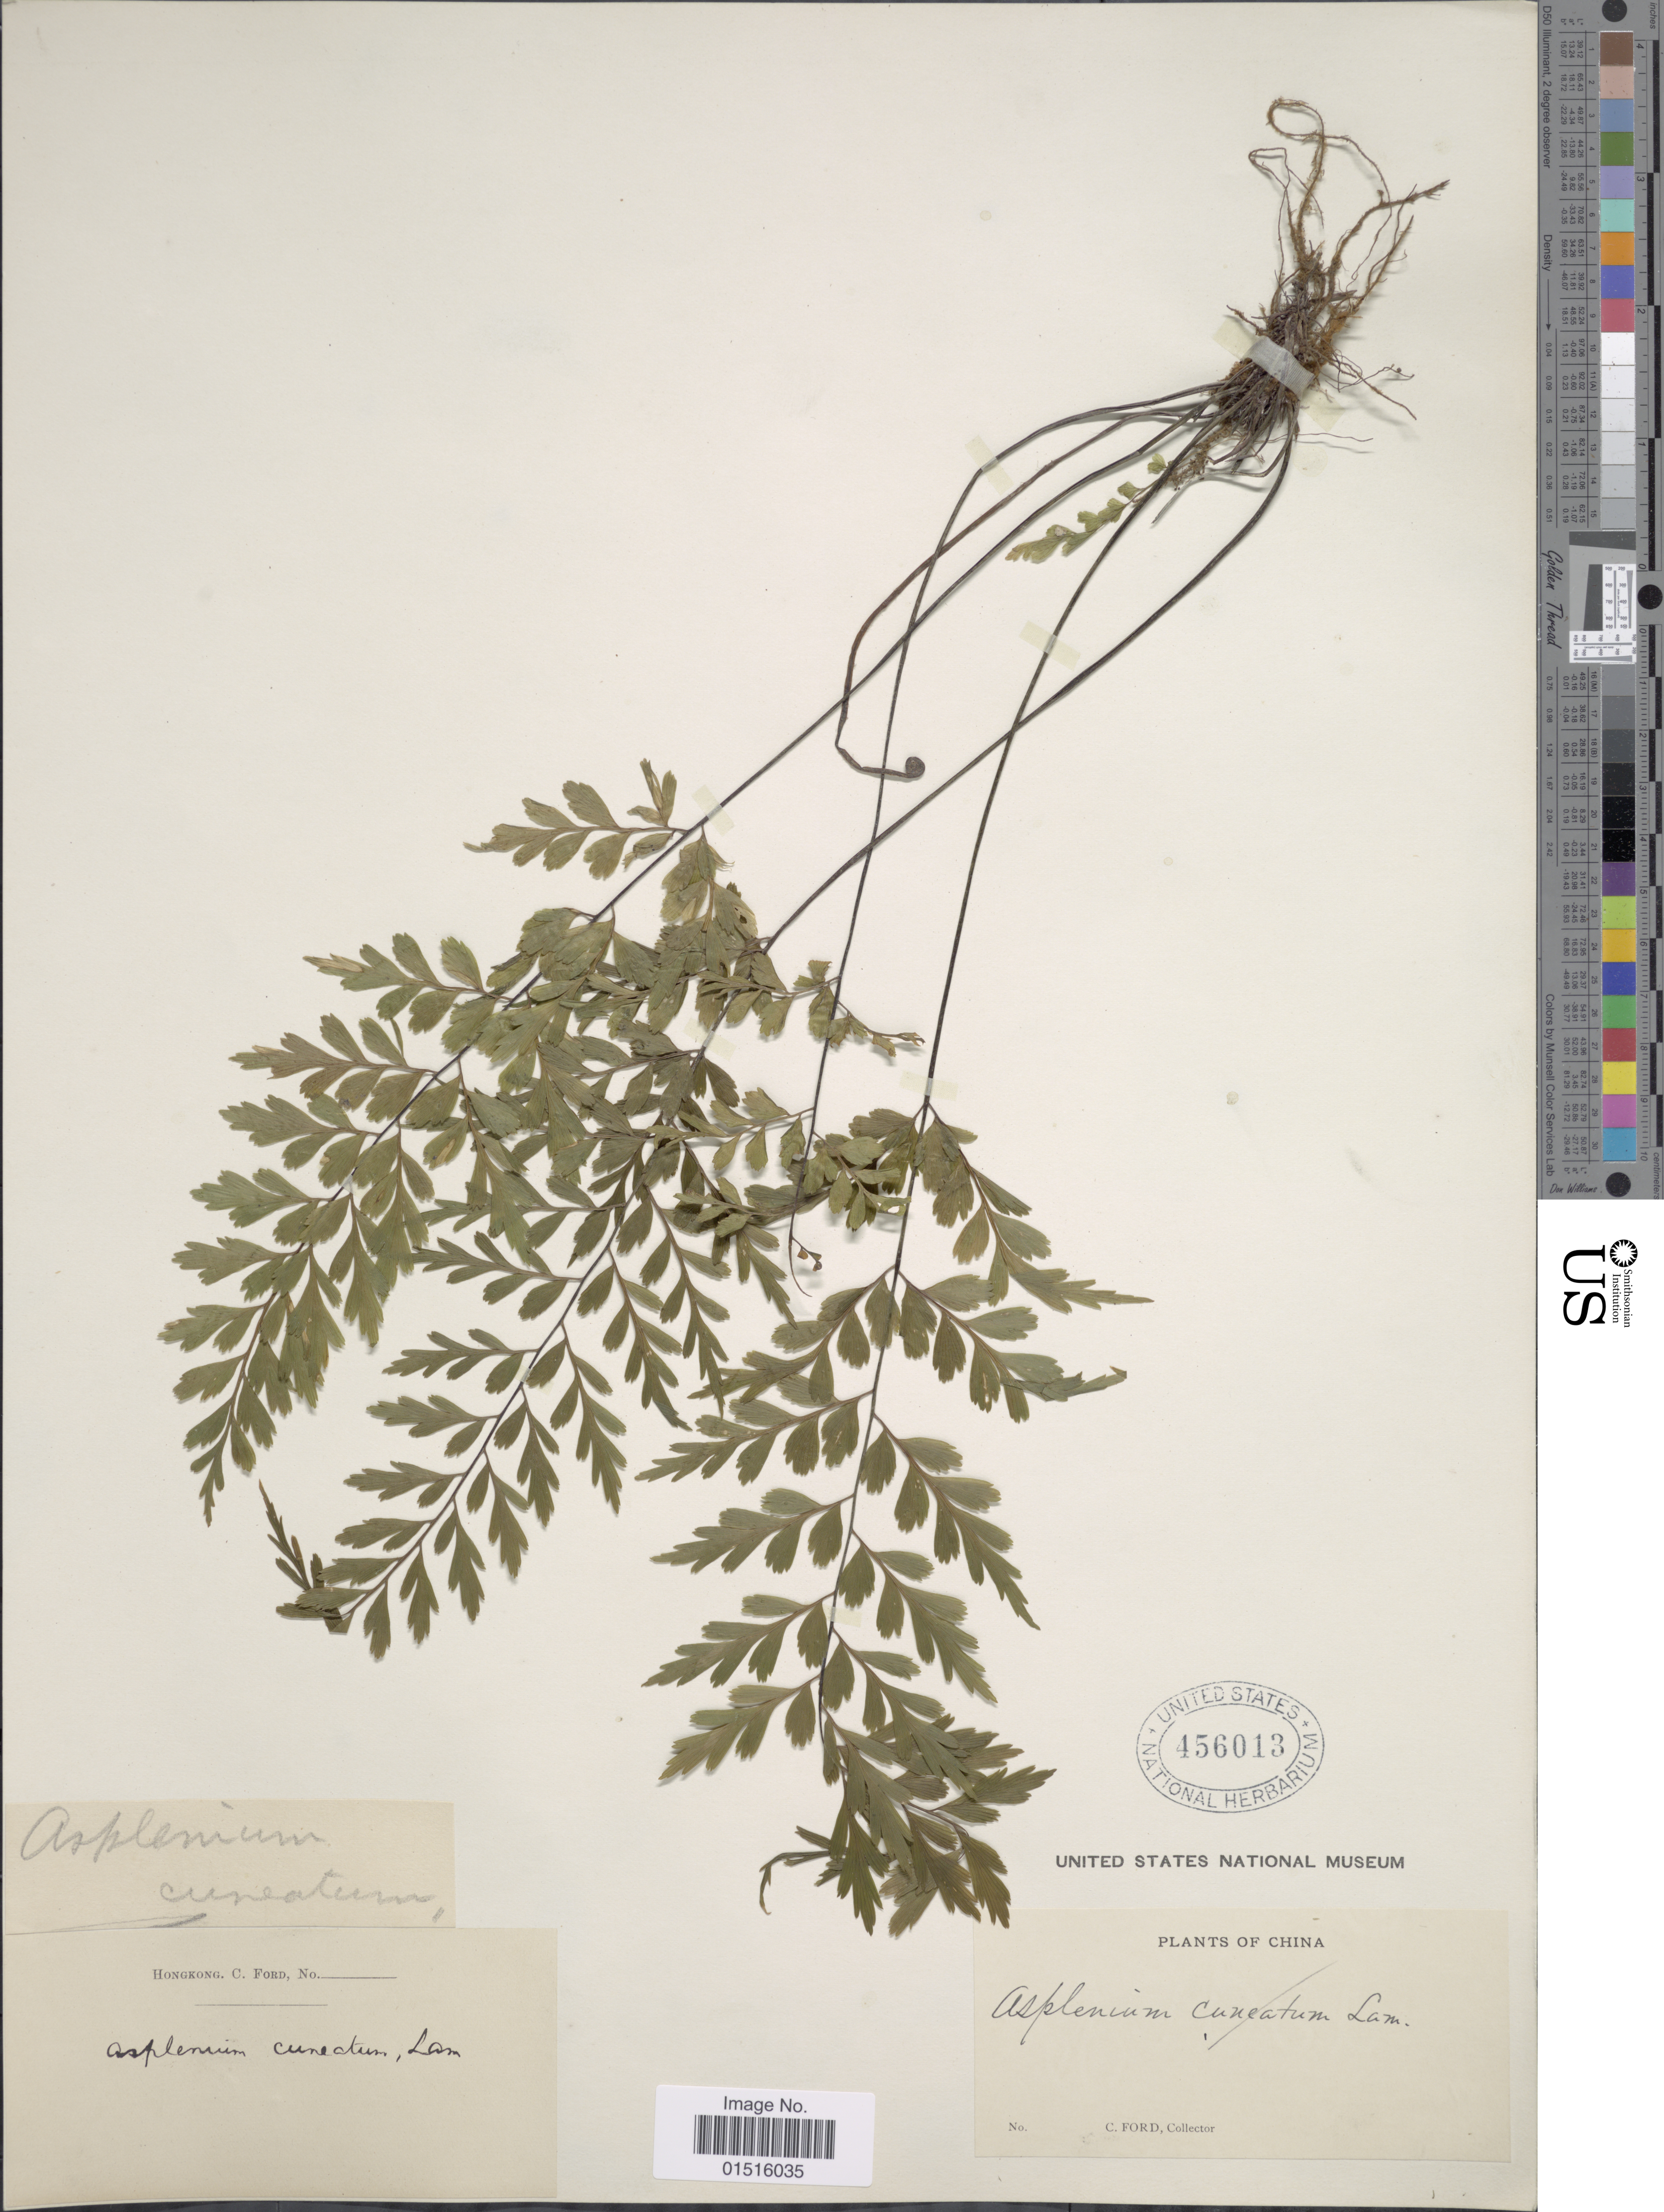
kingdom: Plantae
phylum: Tracheophyta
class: Polypodiopsida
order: Polypodiales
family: Aspleniaceae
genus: Asplenium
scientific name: Asplenium sp.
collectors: C. H. Ford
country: China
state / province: Hong Kong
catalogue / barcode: US 456013